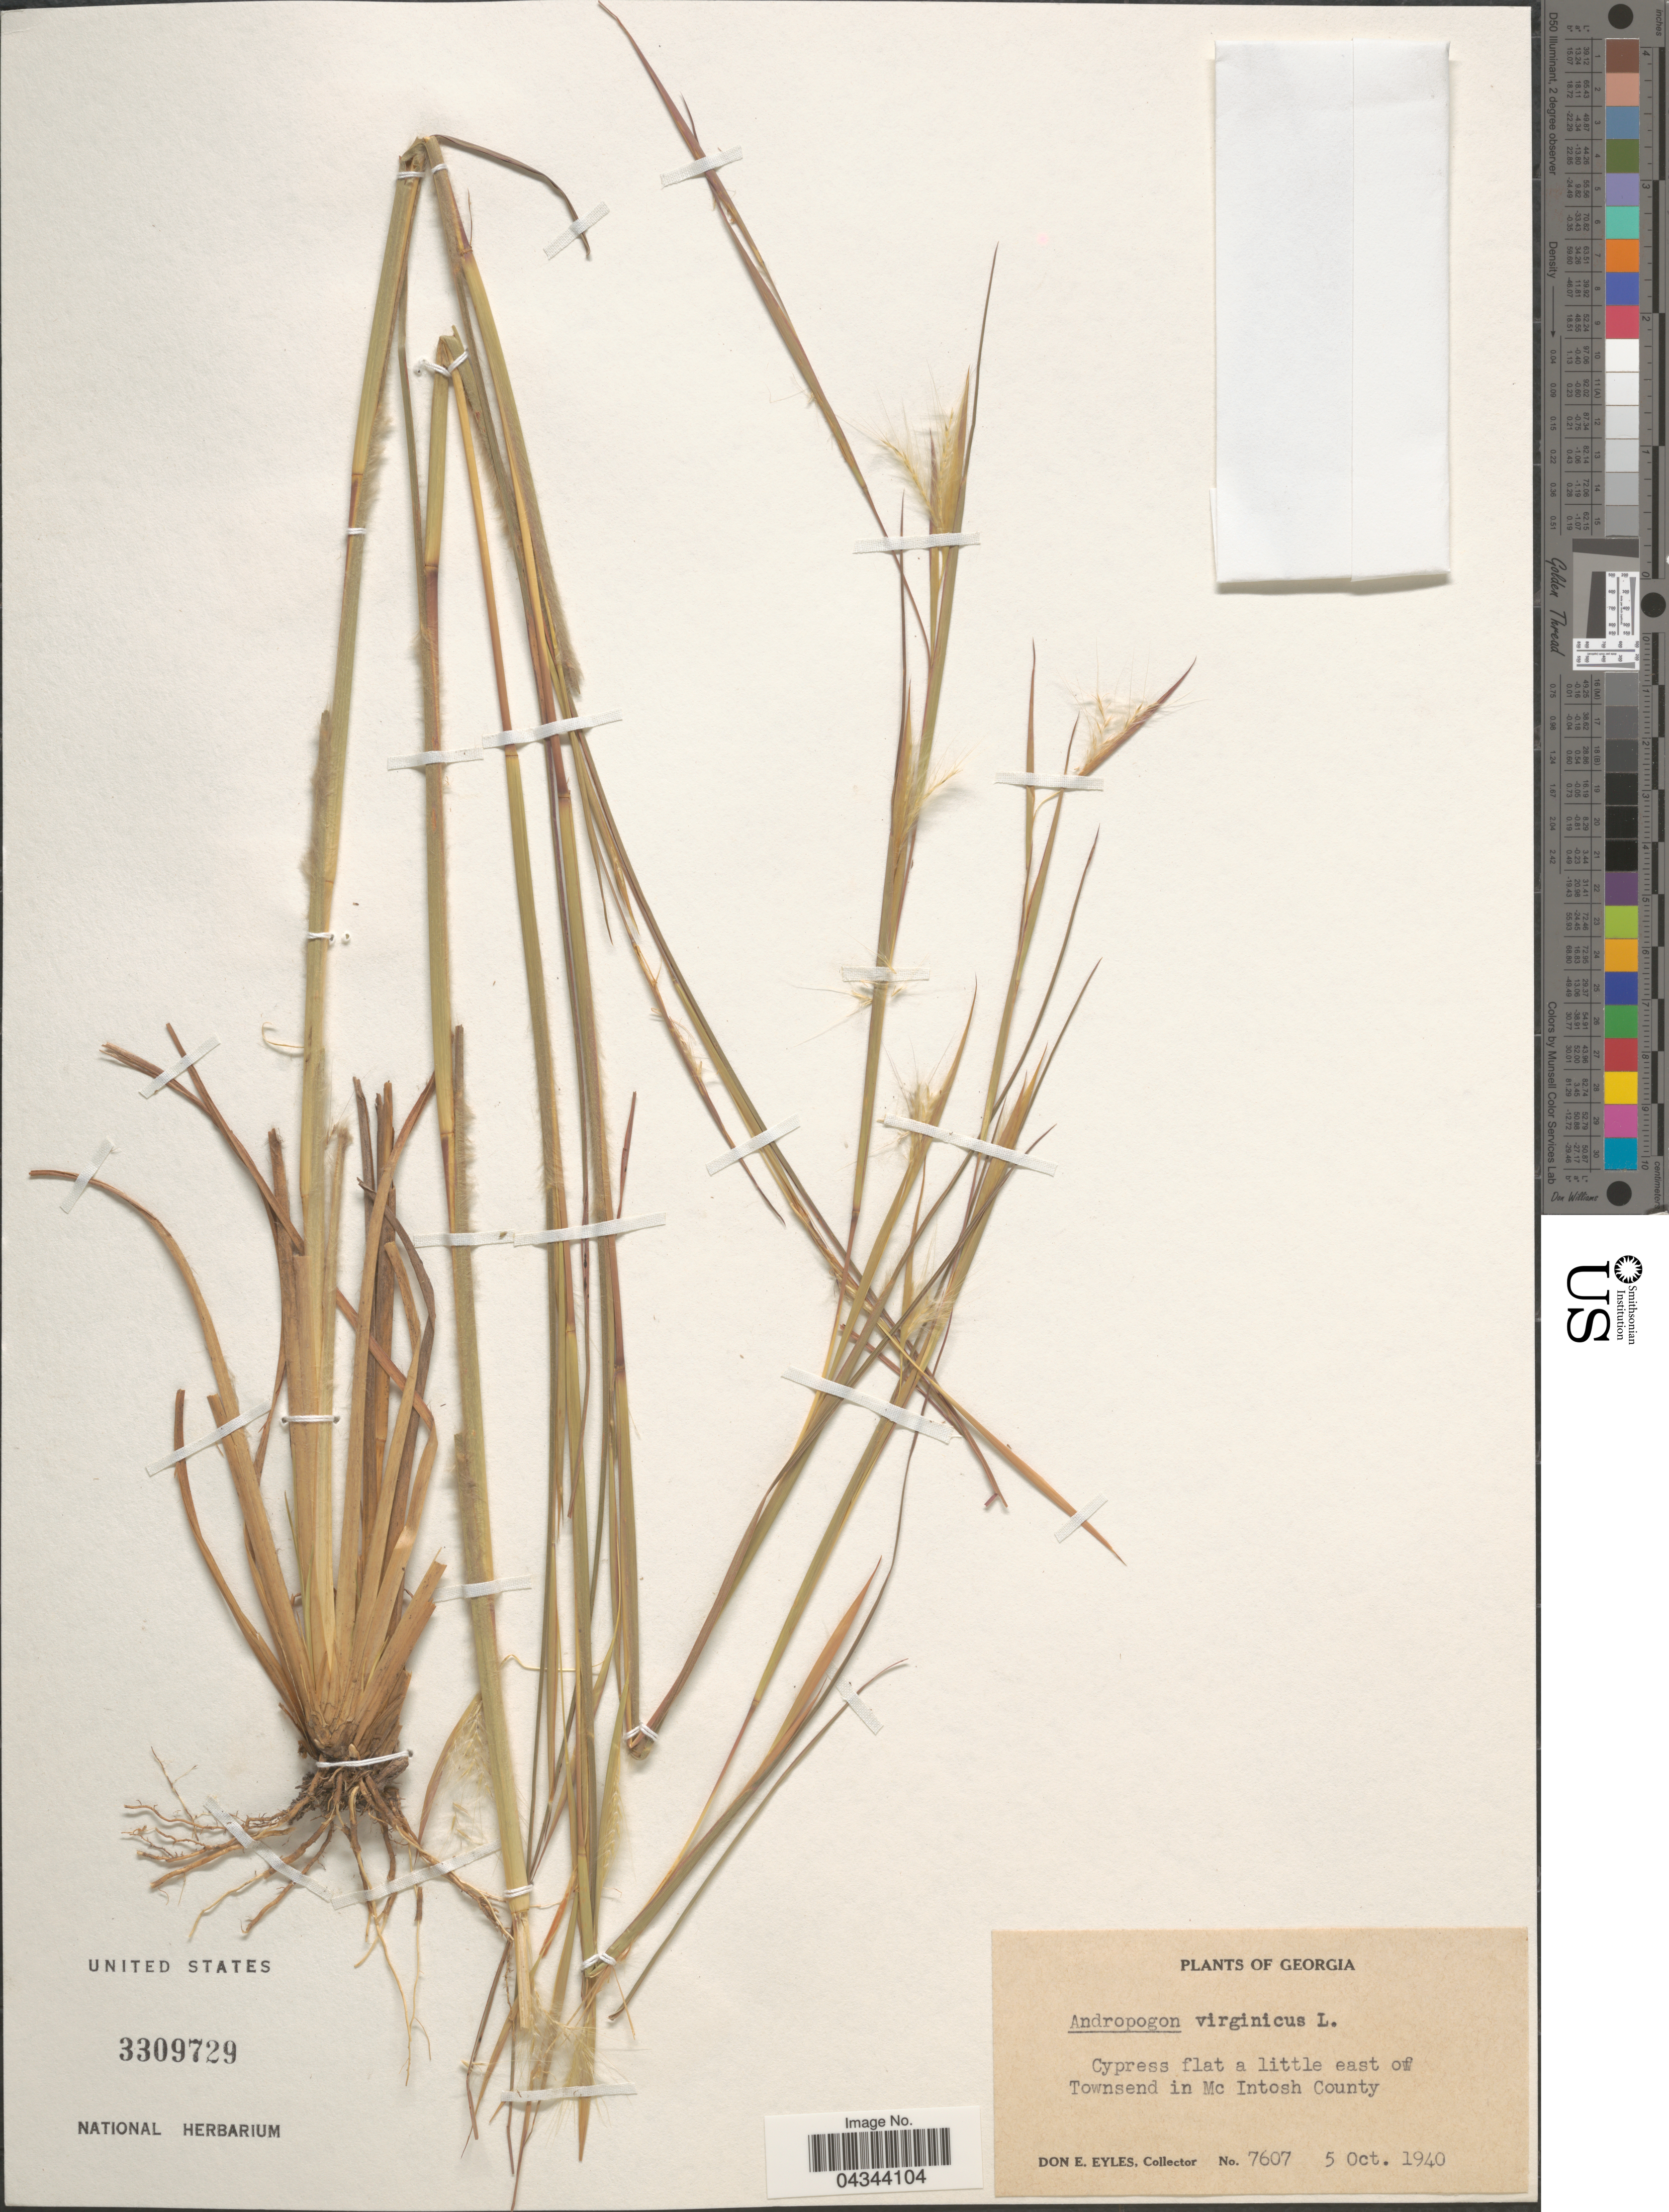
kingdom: Plantae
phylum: Tracheophyta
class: Liliopsida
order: Poales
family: Poaceae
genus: Andropogon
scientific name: Andropogon virginicus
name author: L.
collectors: D. Eyles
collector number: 7607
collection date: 1940-10-05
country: United States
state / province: Georgia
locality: Cypress flat a little east of Townsend in Mc Intosh County.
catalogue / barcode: US 3309729